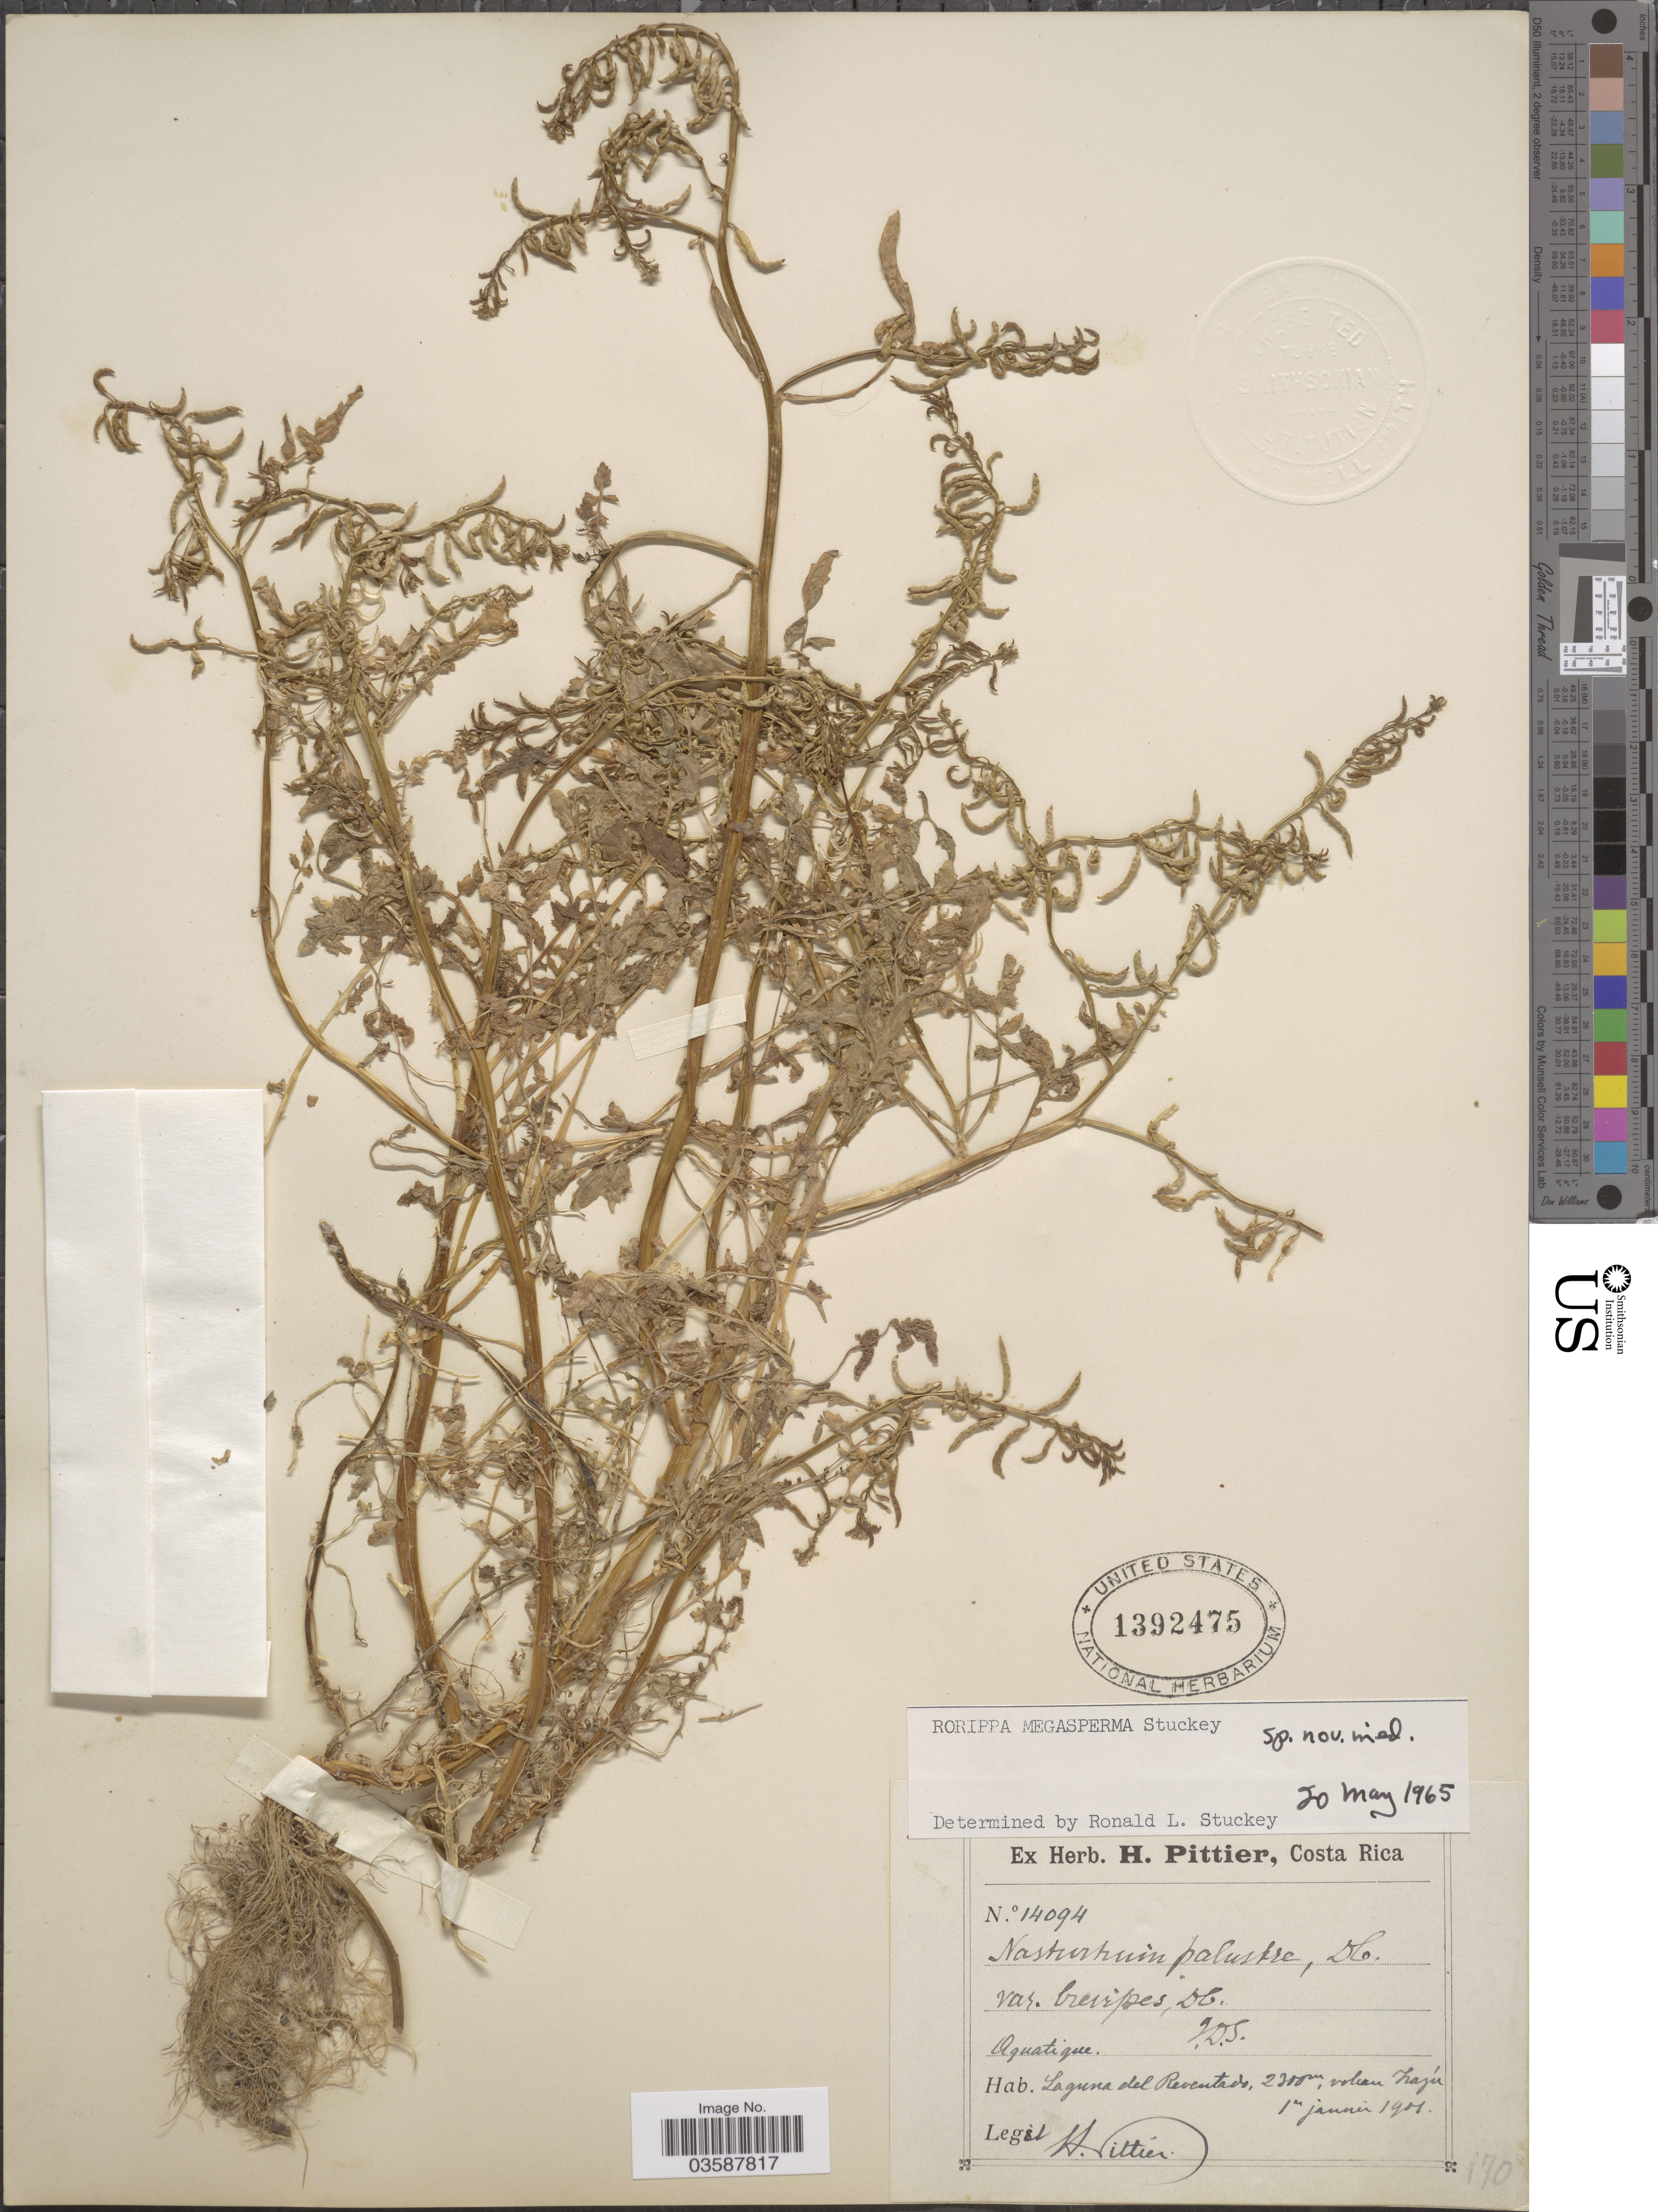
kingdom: Plantae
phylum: Tracheophyta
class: Magnoliopsida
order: Brassicales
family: Brassicaceae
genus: Rorippa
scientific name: Rorippa megasperma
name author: Stuckey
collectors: H. F. Pittier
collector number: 14094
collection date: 1901-01-01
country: Costa Rica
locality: Aguatique. Laguna del Reventado, volcan Irazú.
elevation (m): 2300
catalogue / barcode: US 1392475